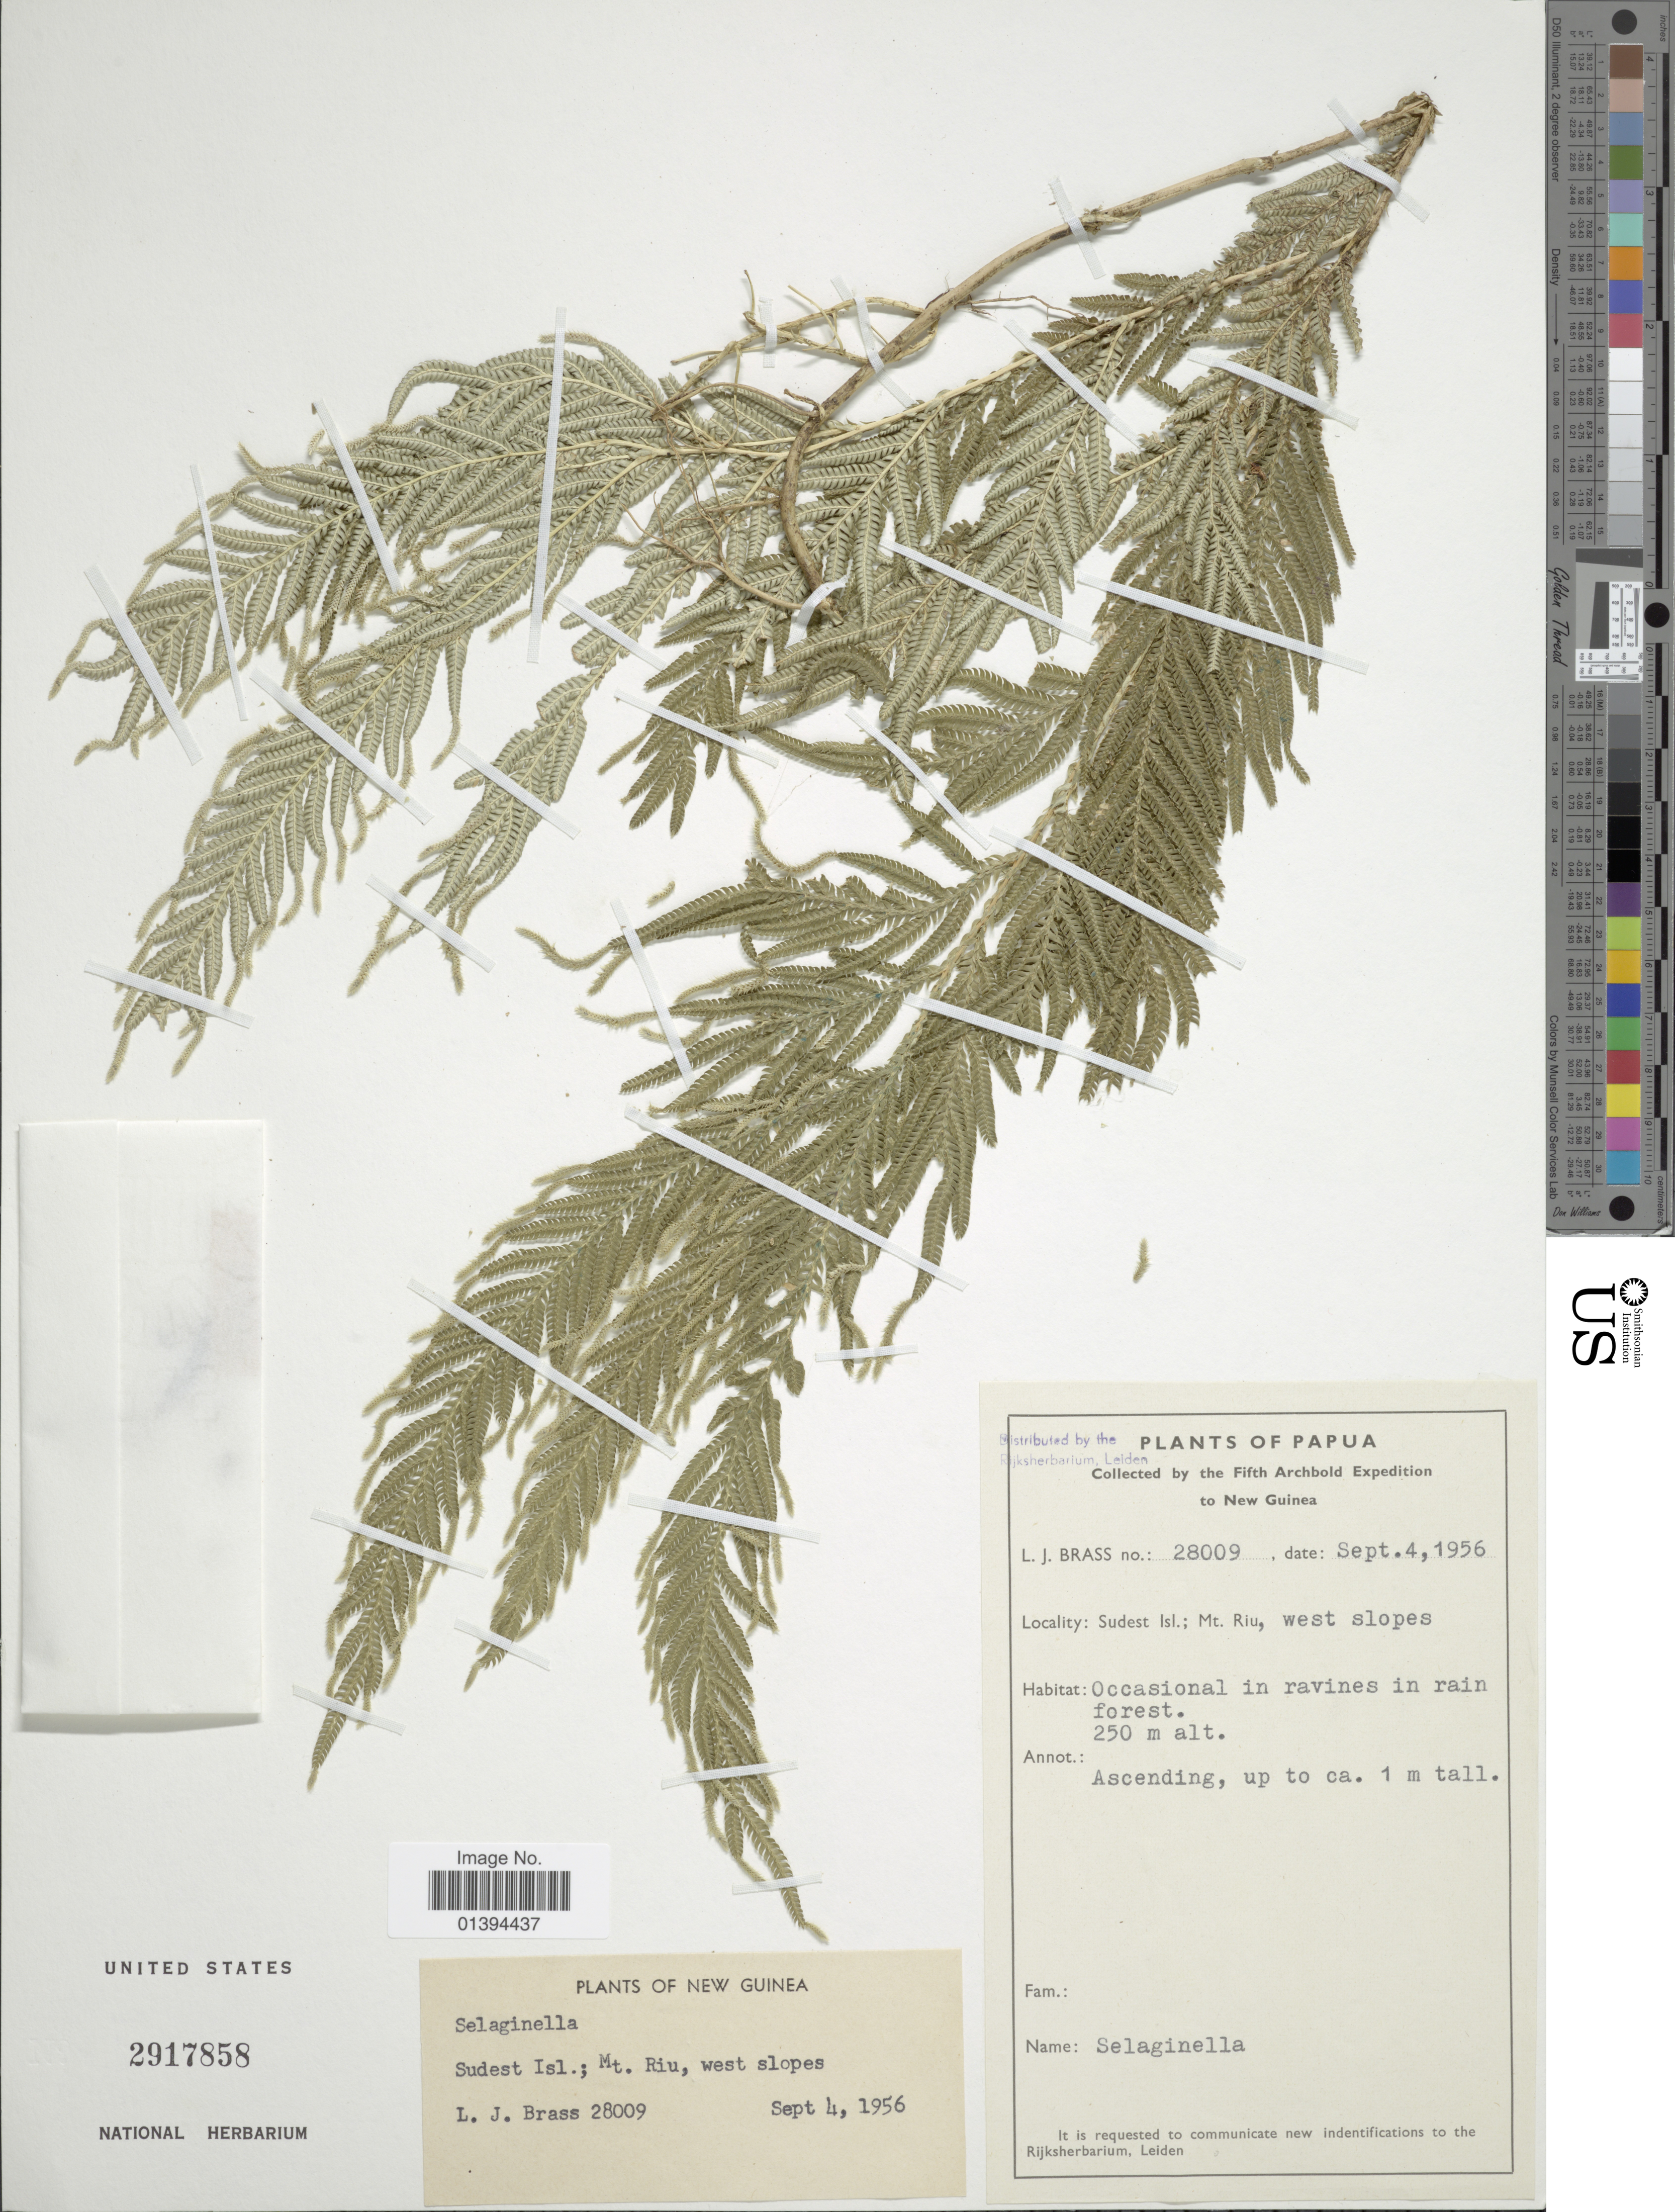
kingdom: Plantae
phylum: Tracheophyta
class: Lycopodiopsida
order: Selaginellales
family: Selaginellaceae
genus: Selaginella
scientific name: Selaginella sp.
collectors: L. J. Brass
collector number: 28009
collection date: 1956-09-04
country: Papua New Guinea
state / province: Milne Bay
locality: Sudest Isl.: Mt. Riu, west slopes, occasional in ravines in rain forest, New Guinea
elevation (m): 250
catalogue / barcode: US 2917858